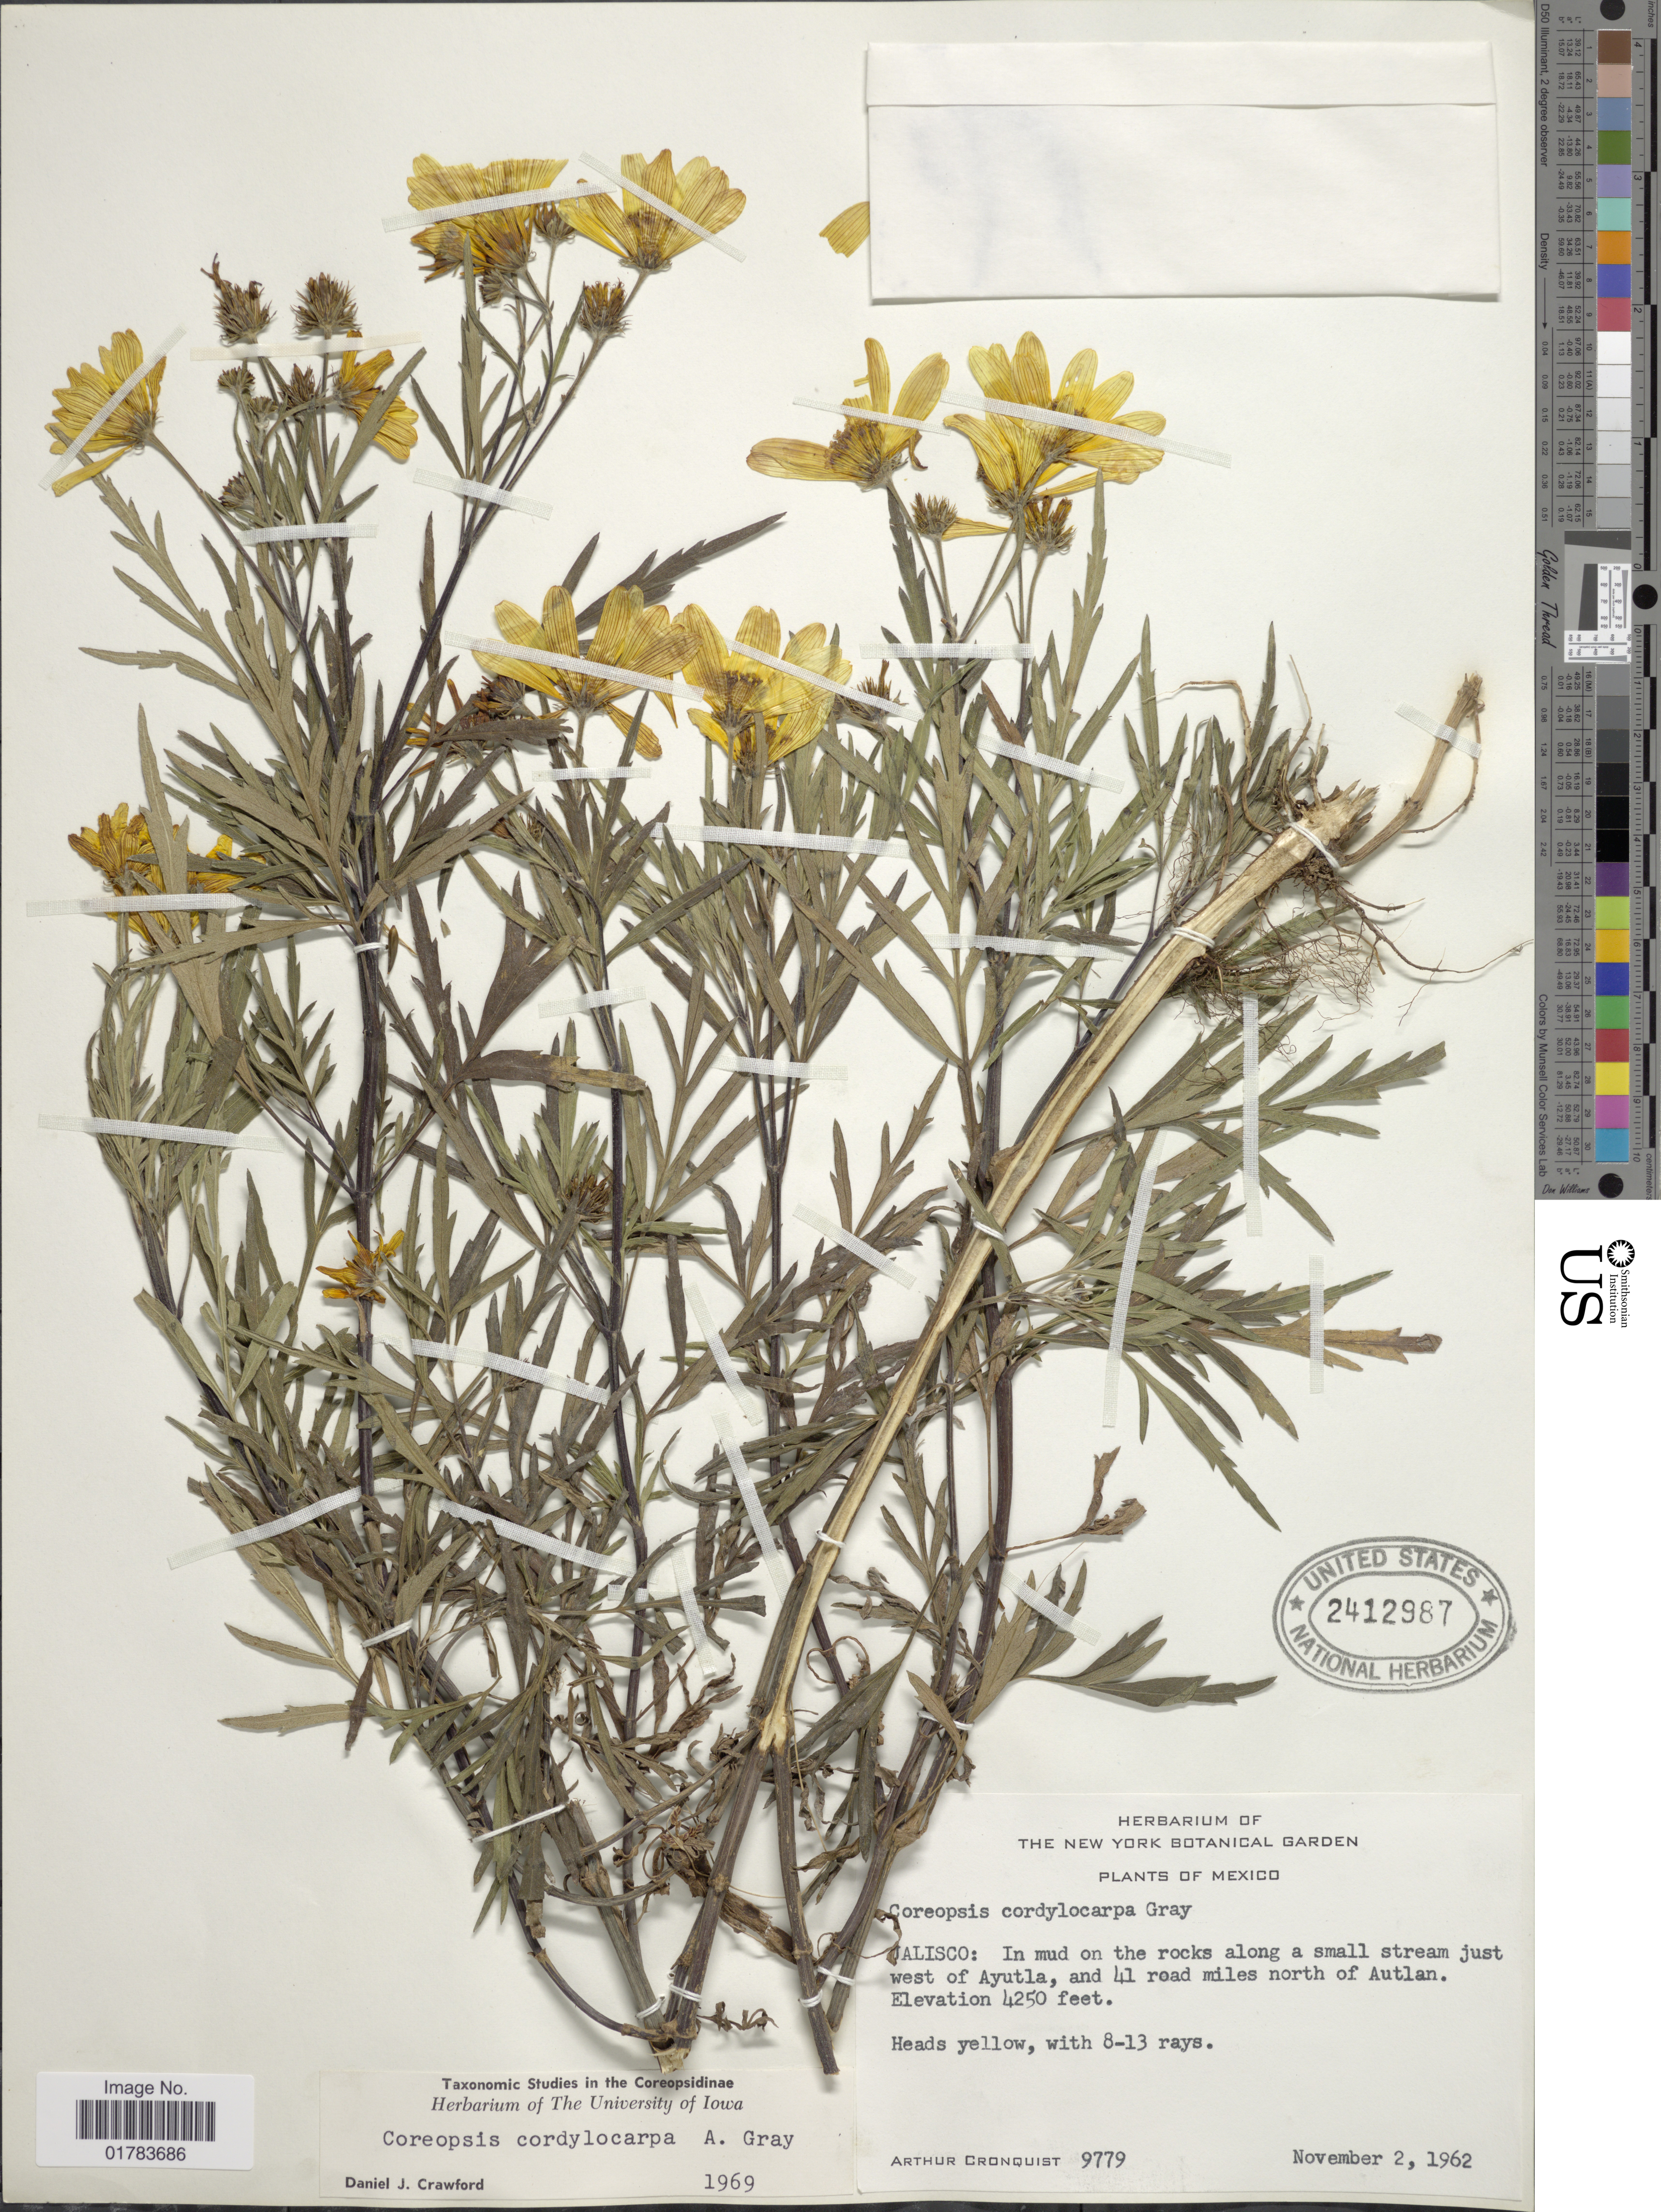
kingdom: Plantae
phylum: Tracheophyta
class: Magnoliopsida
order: Asterales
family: Asteraceae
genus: Coreopsis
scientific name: Coreopsis cordylocarpa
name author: A. Gray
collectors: A. J. Cronquist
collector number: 9779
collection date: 1962-11-02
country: Mexico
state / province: Jalisco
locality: In mud on the rocks along a small stream just west of Ayutla, and 41 road miles north of Autlan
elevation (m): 1295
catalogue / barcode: US 2412987